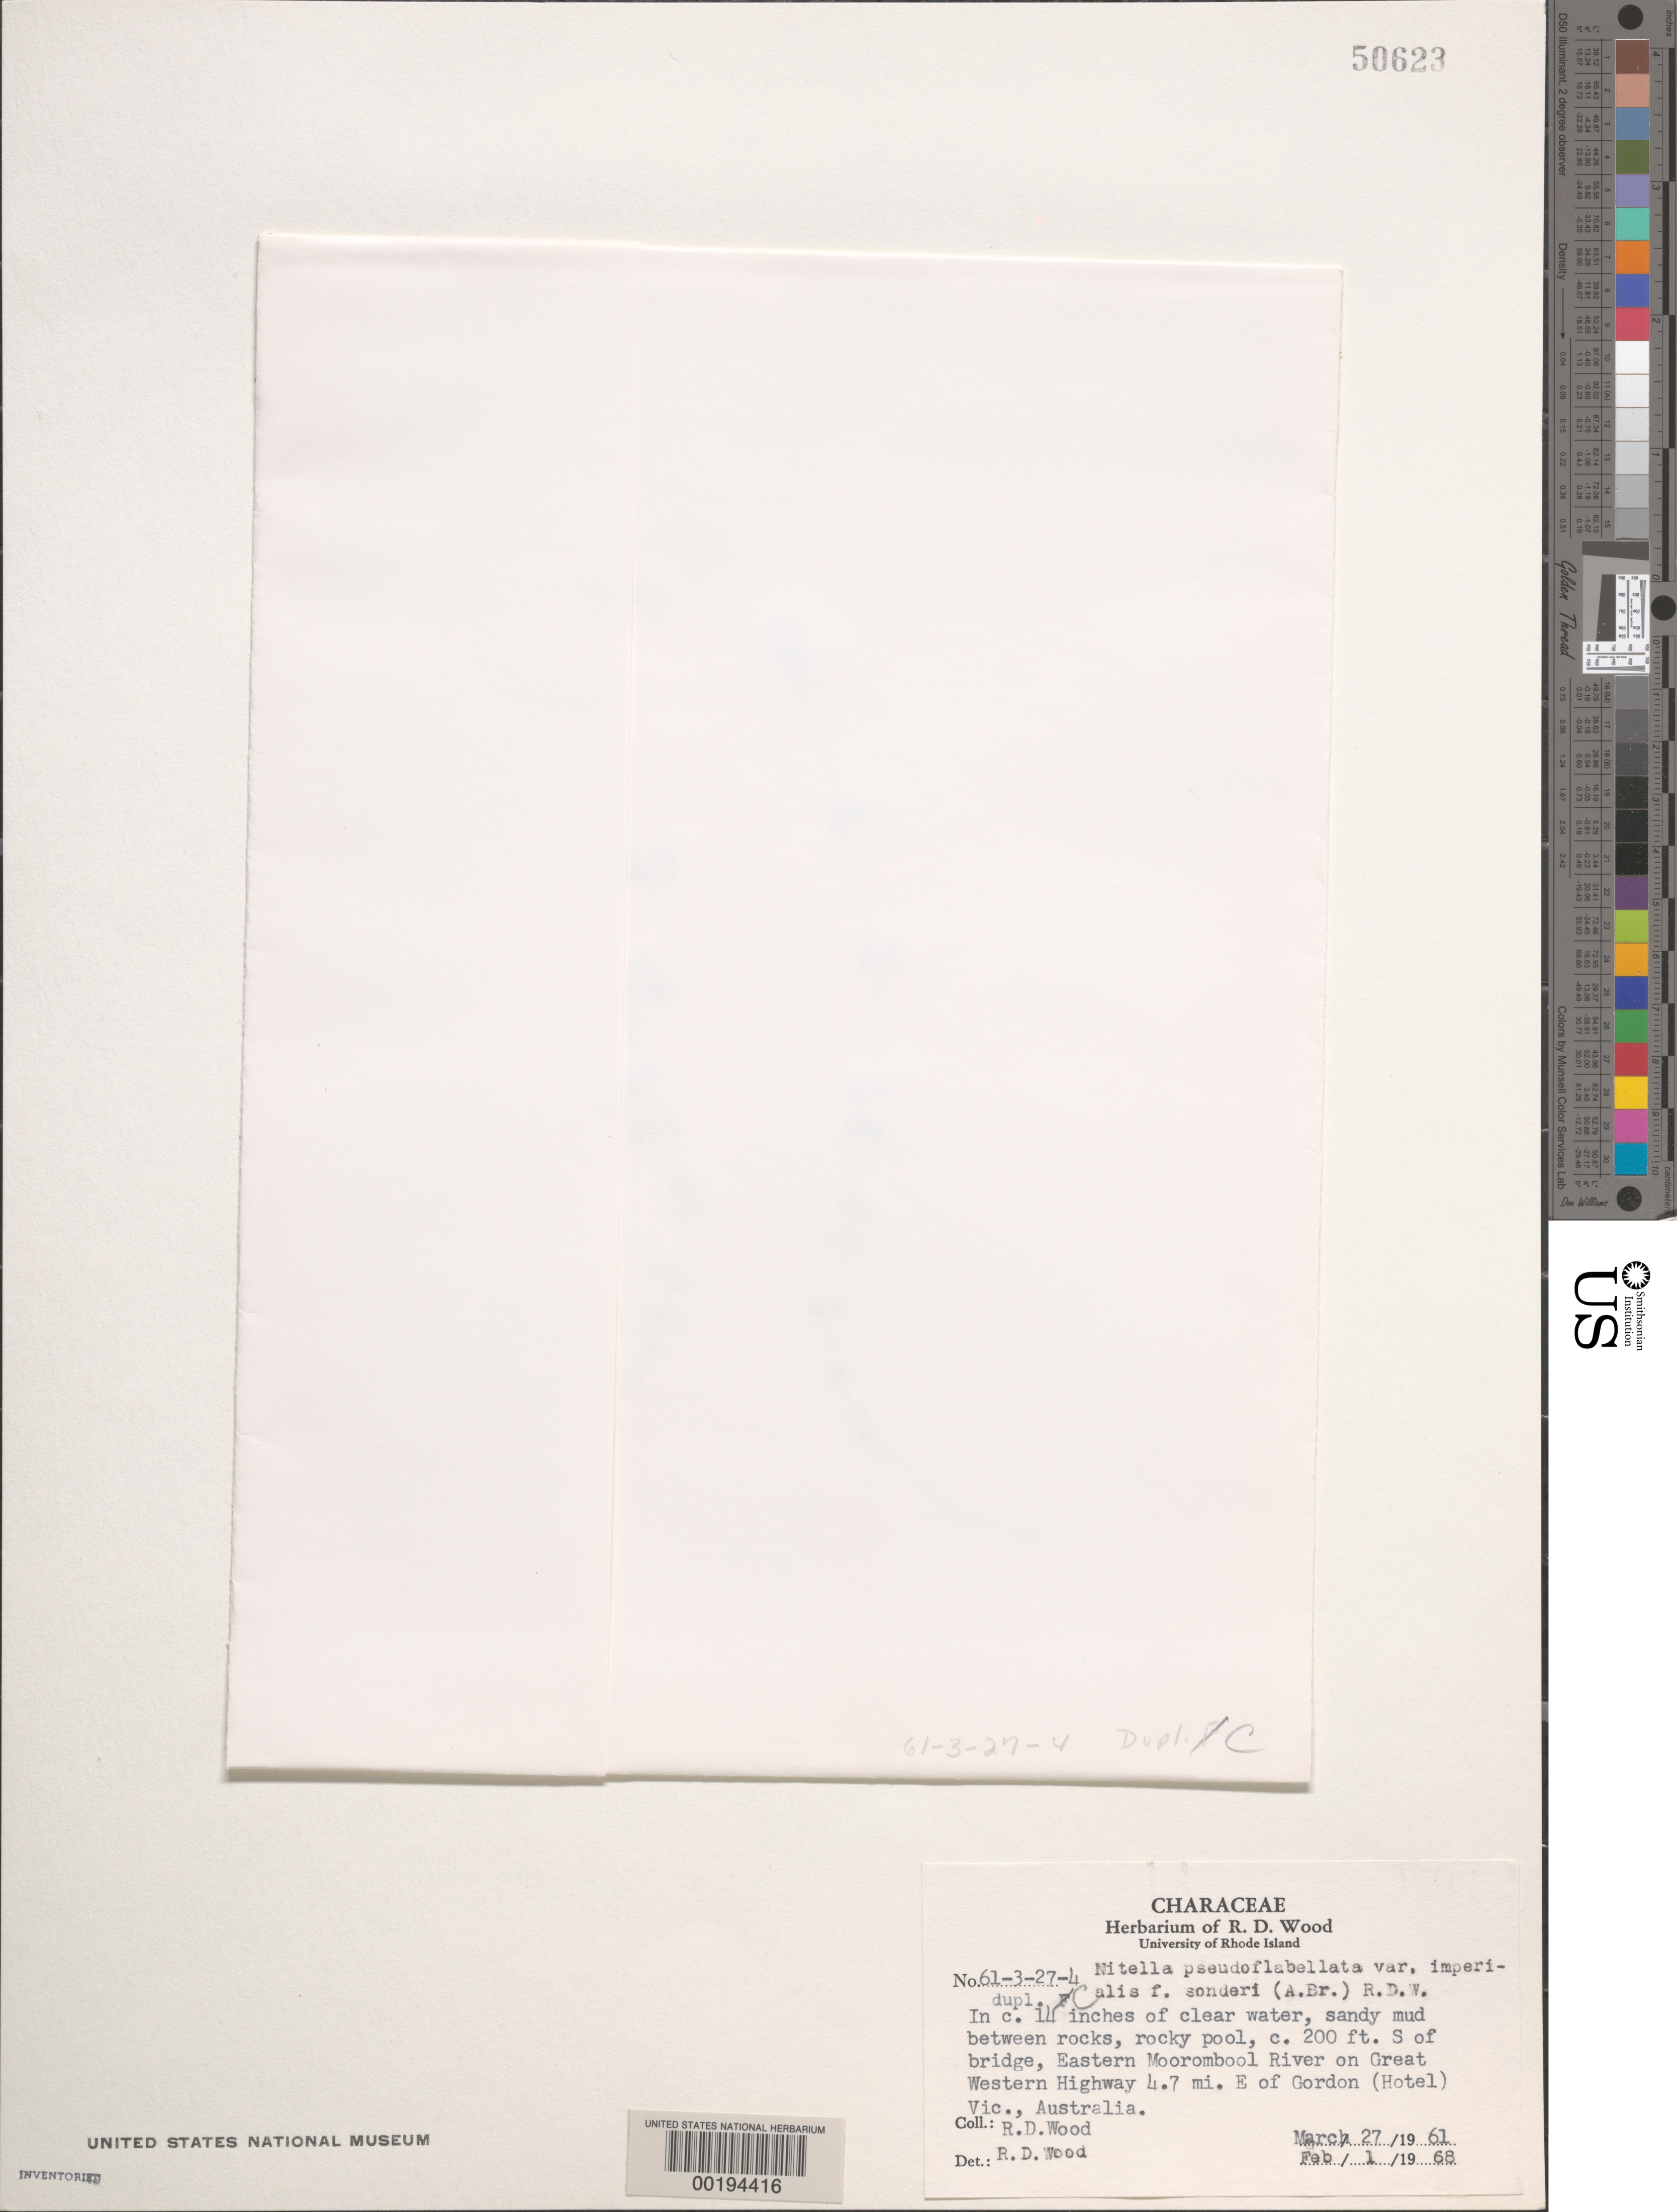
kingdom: Plantae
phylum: Charophyta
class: Charophyceae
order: Charales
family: Characeae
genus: Nitella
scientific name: Nitella pseudoflabellata var. imperialis forma sonderi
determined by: Wood, R. D.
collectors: R. Wood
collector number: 61-3-27-4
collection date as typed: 27 Mar 1961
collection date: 1961-03-27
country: Australia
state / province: Victoria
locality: Eastern moorombool river, great western highway, 4.7 miles east of gordon (hotel)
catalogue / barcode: US 50623